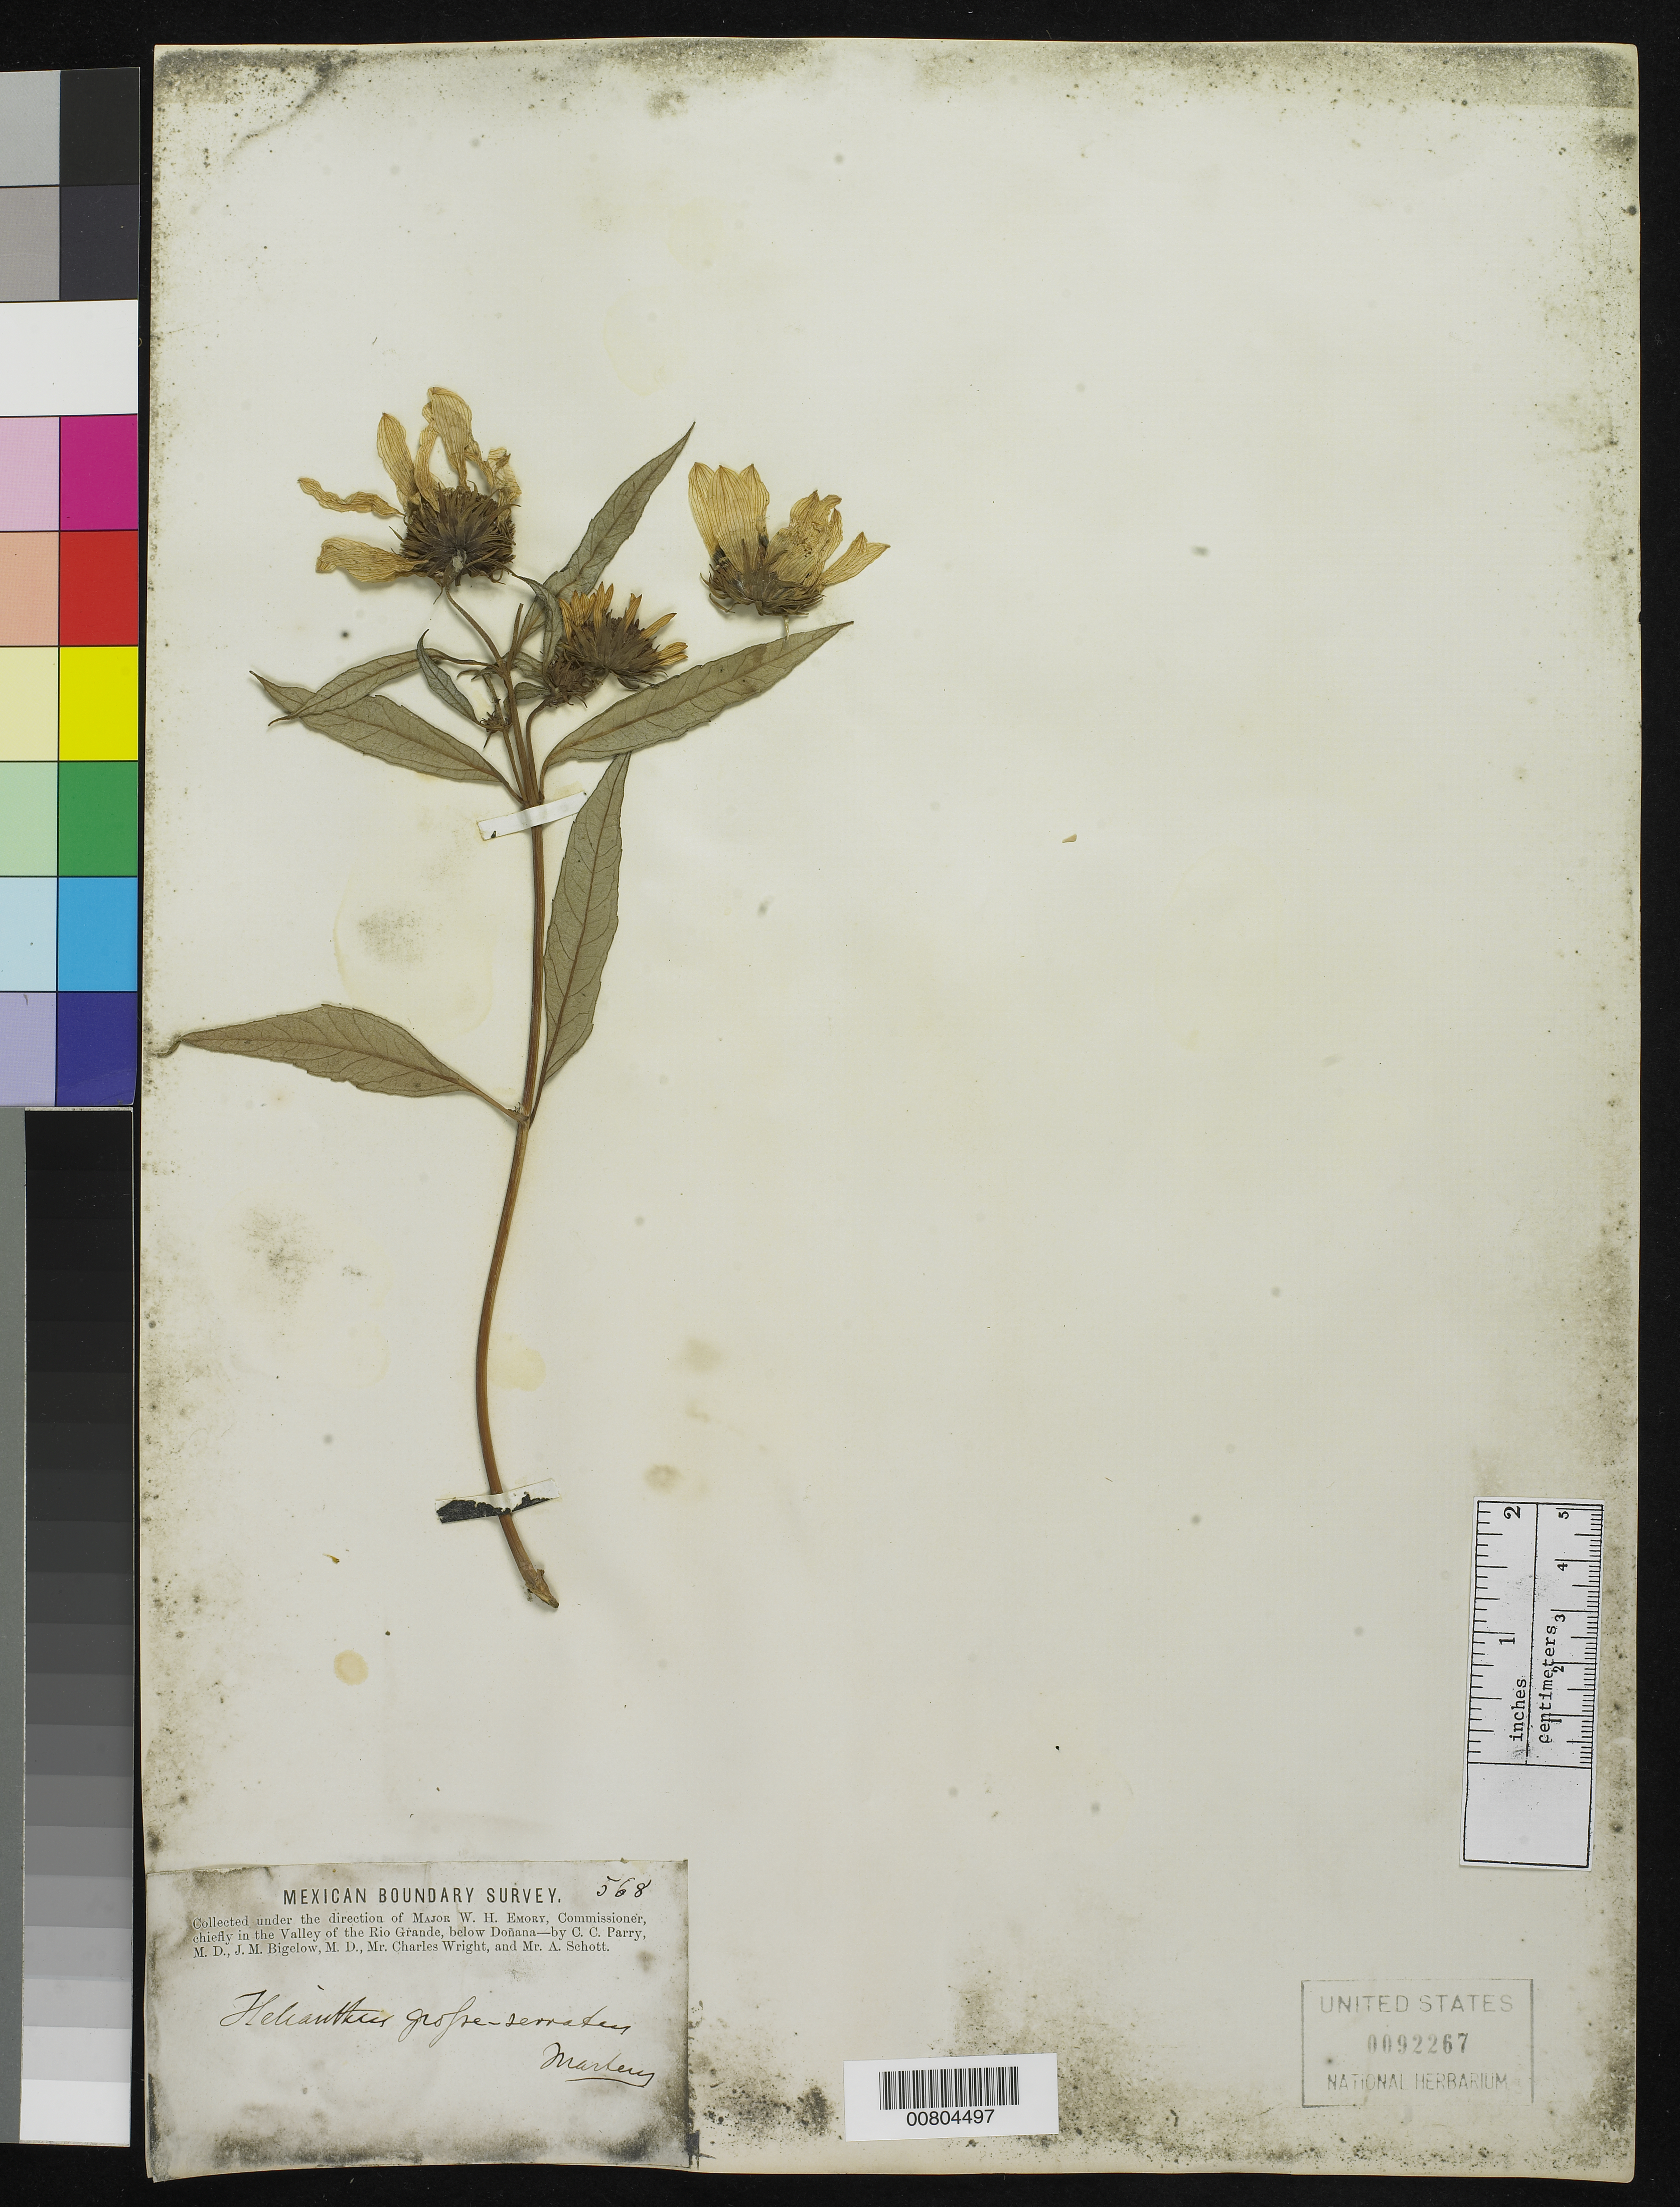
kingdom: Plantae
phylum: Tracheophyta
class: Magnoliopsida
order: Asterales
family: Asteraceae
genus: Helianthus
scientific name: Helianthus grosseserratus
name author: M. Martens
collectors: C. C. Parry, J. M. Bigelow, C. Wright & A. C. V. Schott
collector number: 568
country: United States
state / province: New Mexico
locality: Valley of the Rio Grande, below Doñana, New Mexico.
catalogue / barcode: US 92267